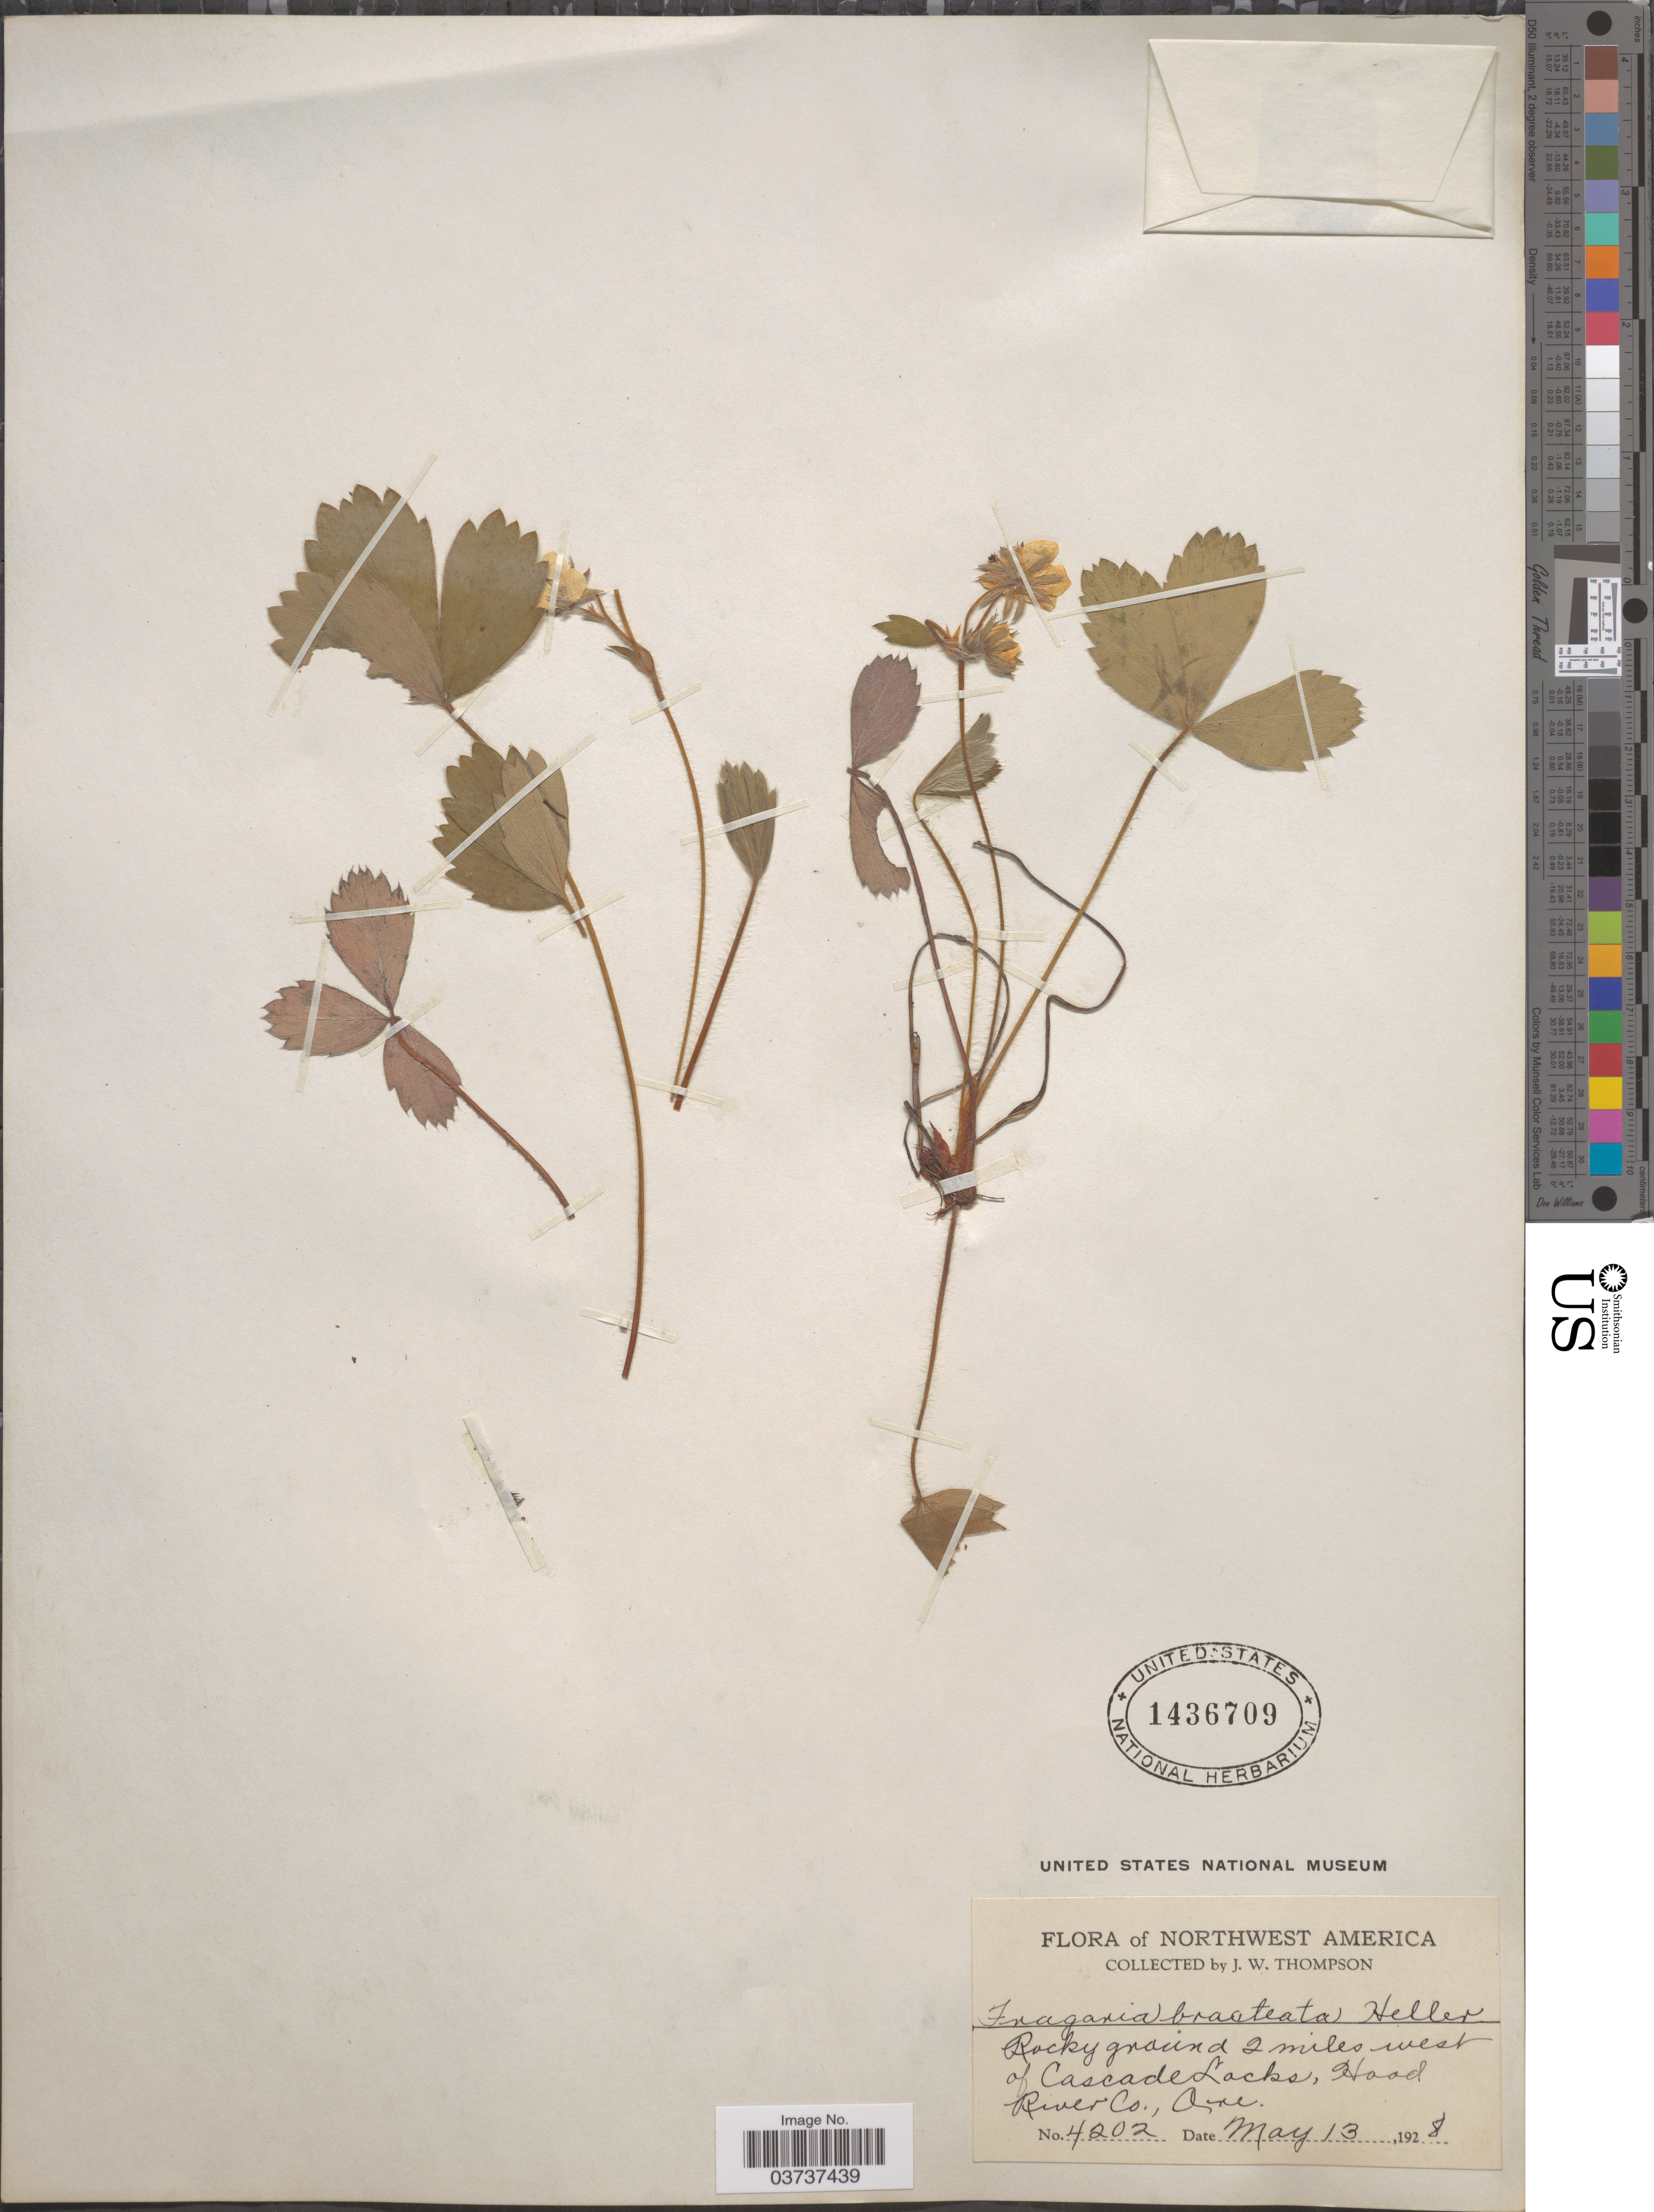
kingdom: Plantae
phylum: Tracheophyta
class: Magnoliopsida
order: Rosales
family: Rosaceae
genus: Fragaria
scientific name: Fragaria vesca subsp. bracteata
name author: L.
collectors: J. Thompson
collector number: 4202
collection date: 1928-05-13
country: United States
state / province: Oregon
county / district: Hood River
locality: Northwest America. Rocky ground 2 miles west of Cascade Locks, Hood River Co.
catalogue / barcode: US 1436709